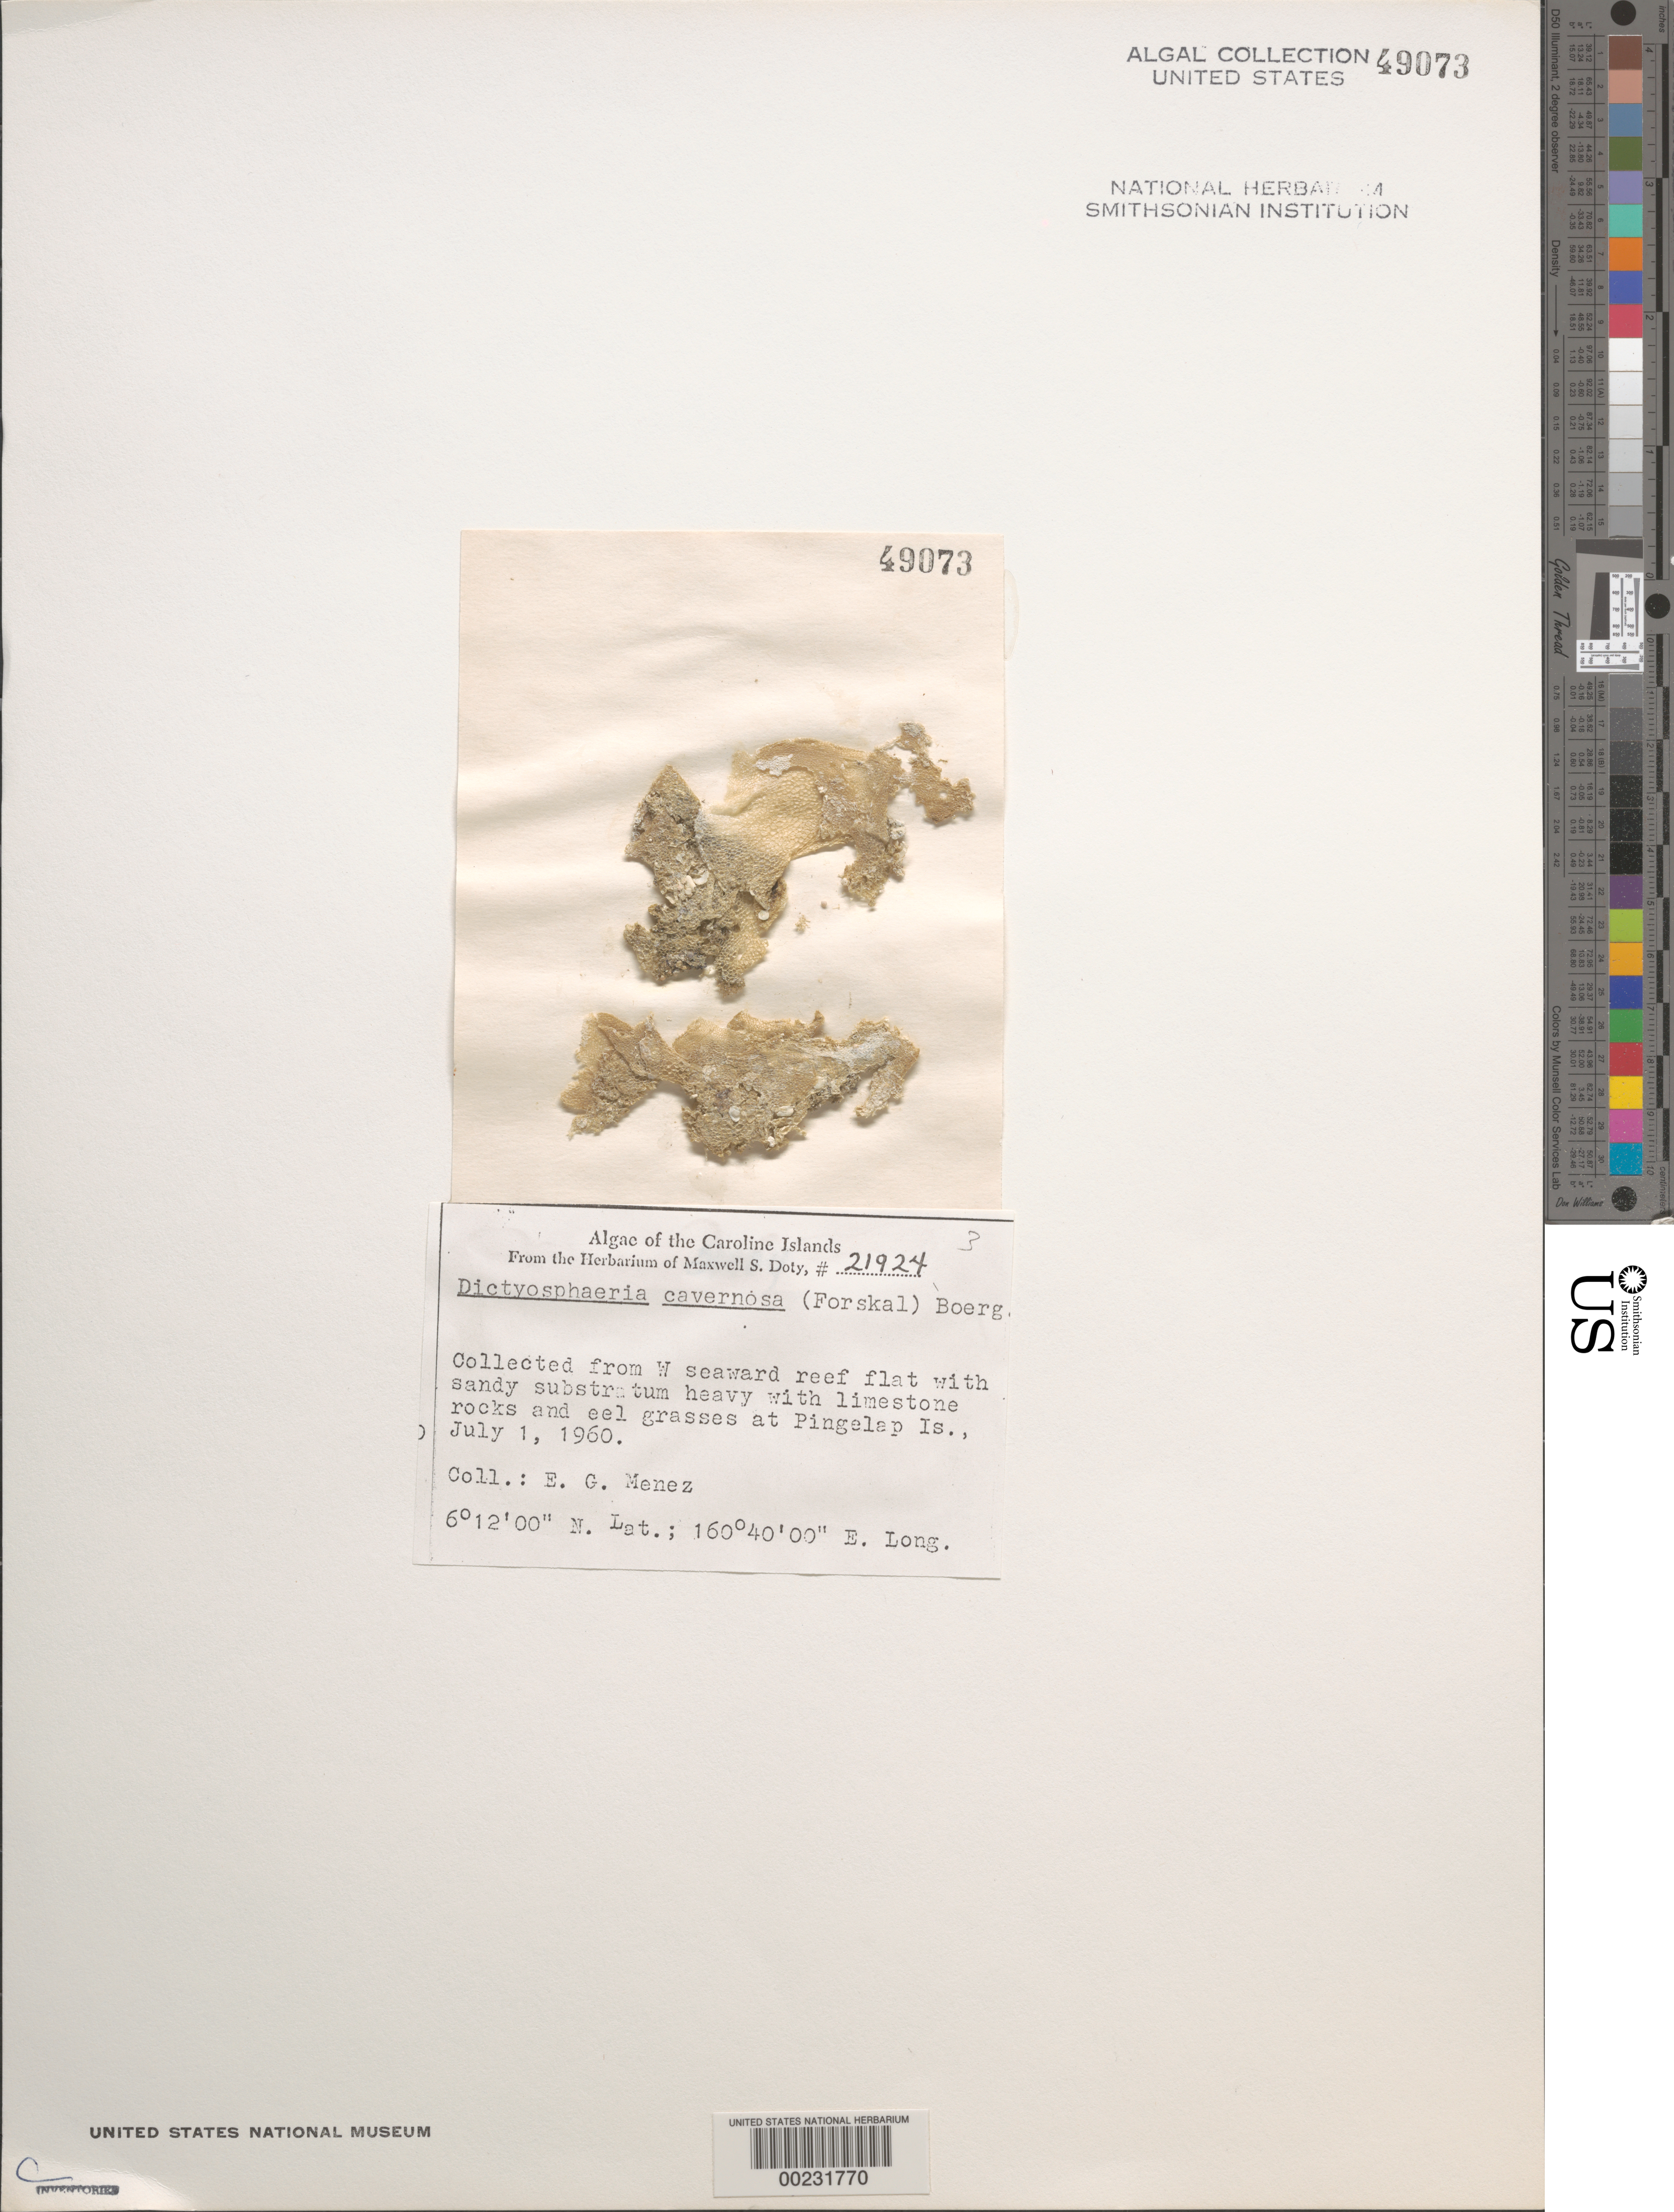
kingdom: Plantae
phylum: Chlorophyta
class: Ulvophyceae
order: Siphonocladales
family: Siphonocladaceae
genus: Dictyosphaeria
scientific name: Dictyosphaeria cavernosa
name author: (Forssk.) Børgesen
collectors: Meñez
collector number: MSD 21924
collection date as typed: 01 Jul 1960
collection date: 1960-07-01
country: Micronesia, Federated States of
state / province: Pohnpei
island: Pingelap Atoll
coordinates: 6 12' 00" N, 160 40' 00" E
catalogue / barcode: US 49073